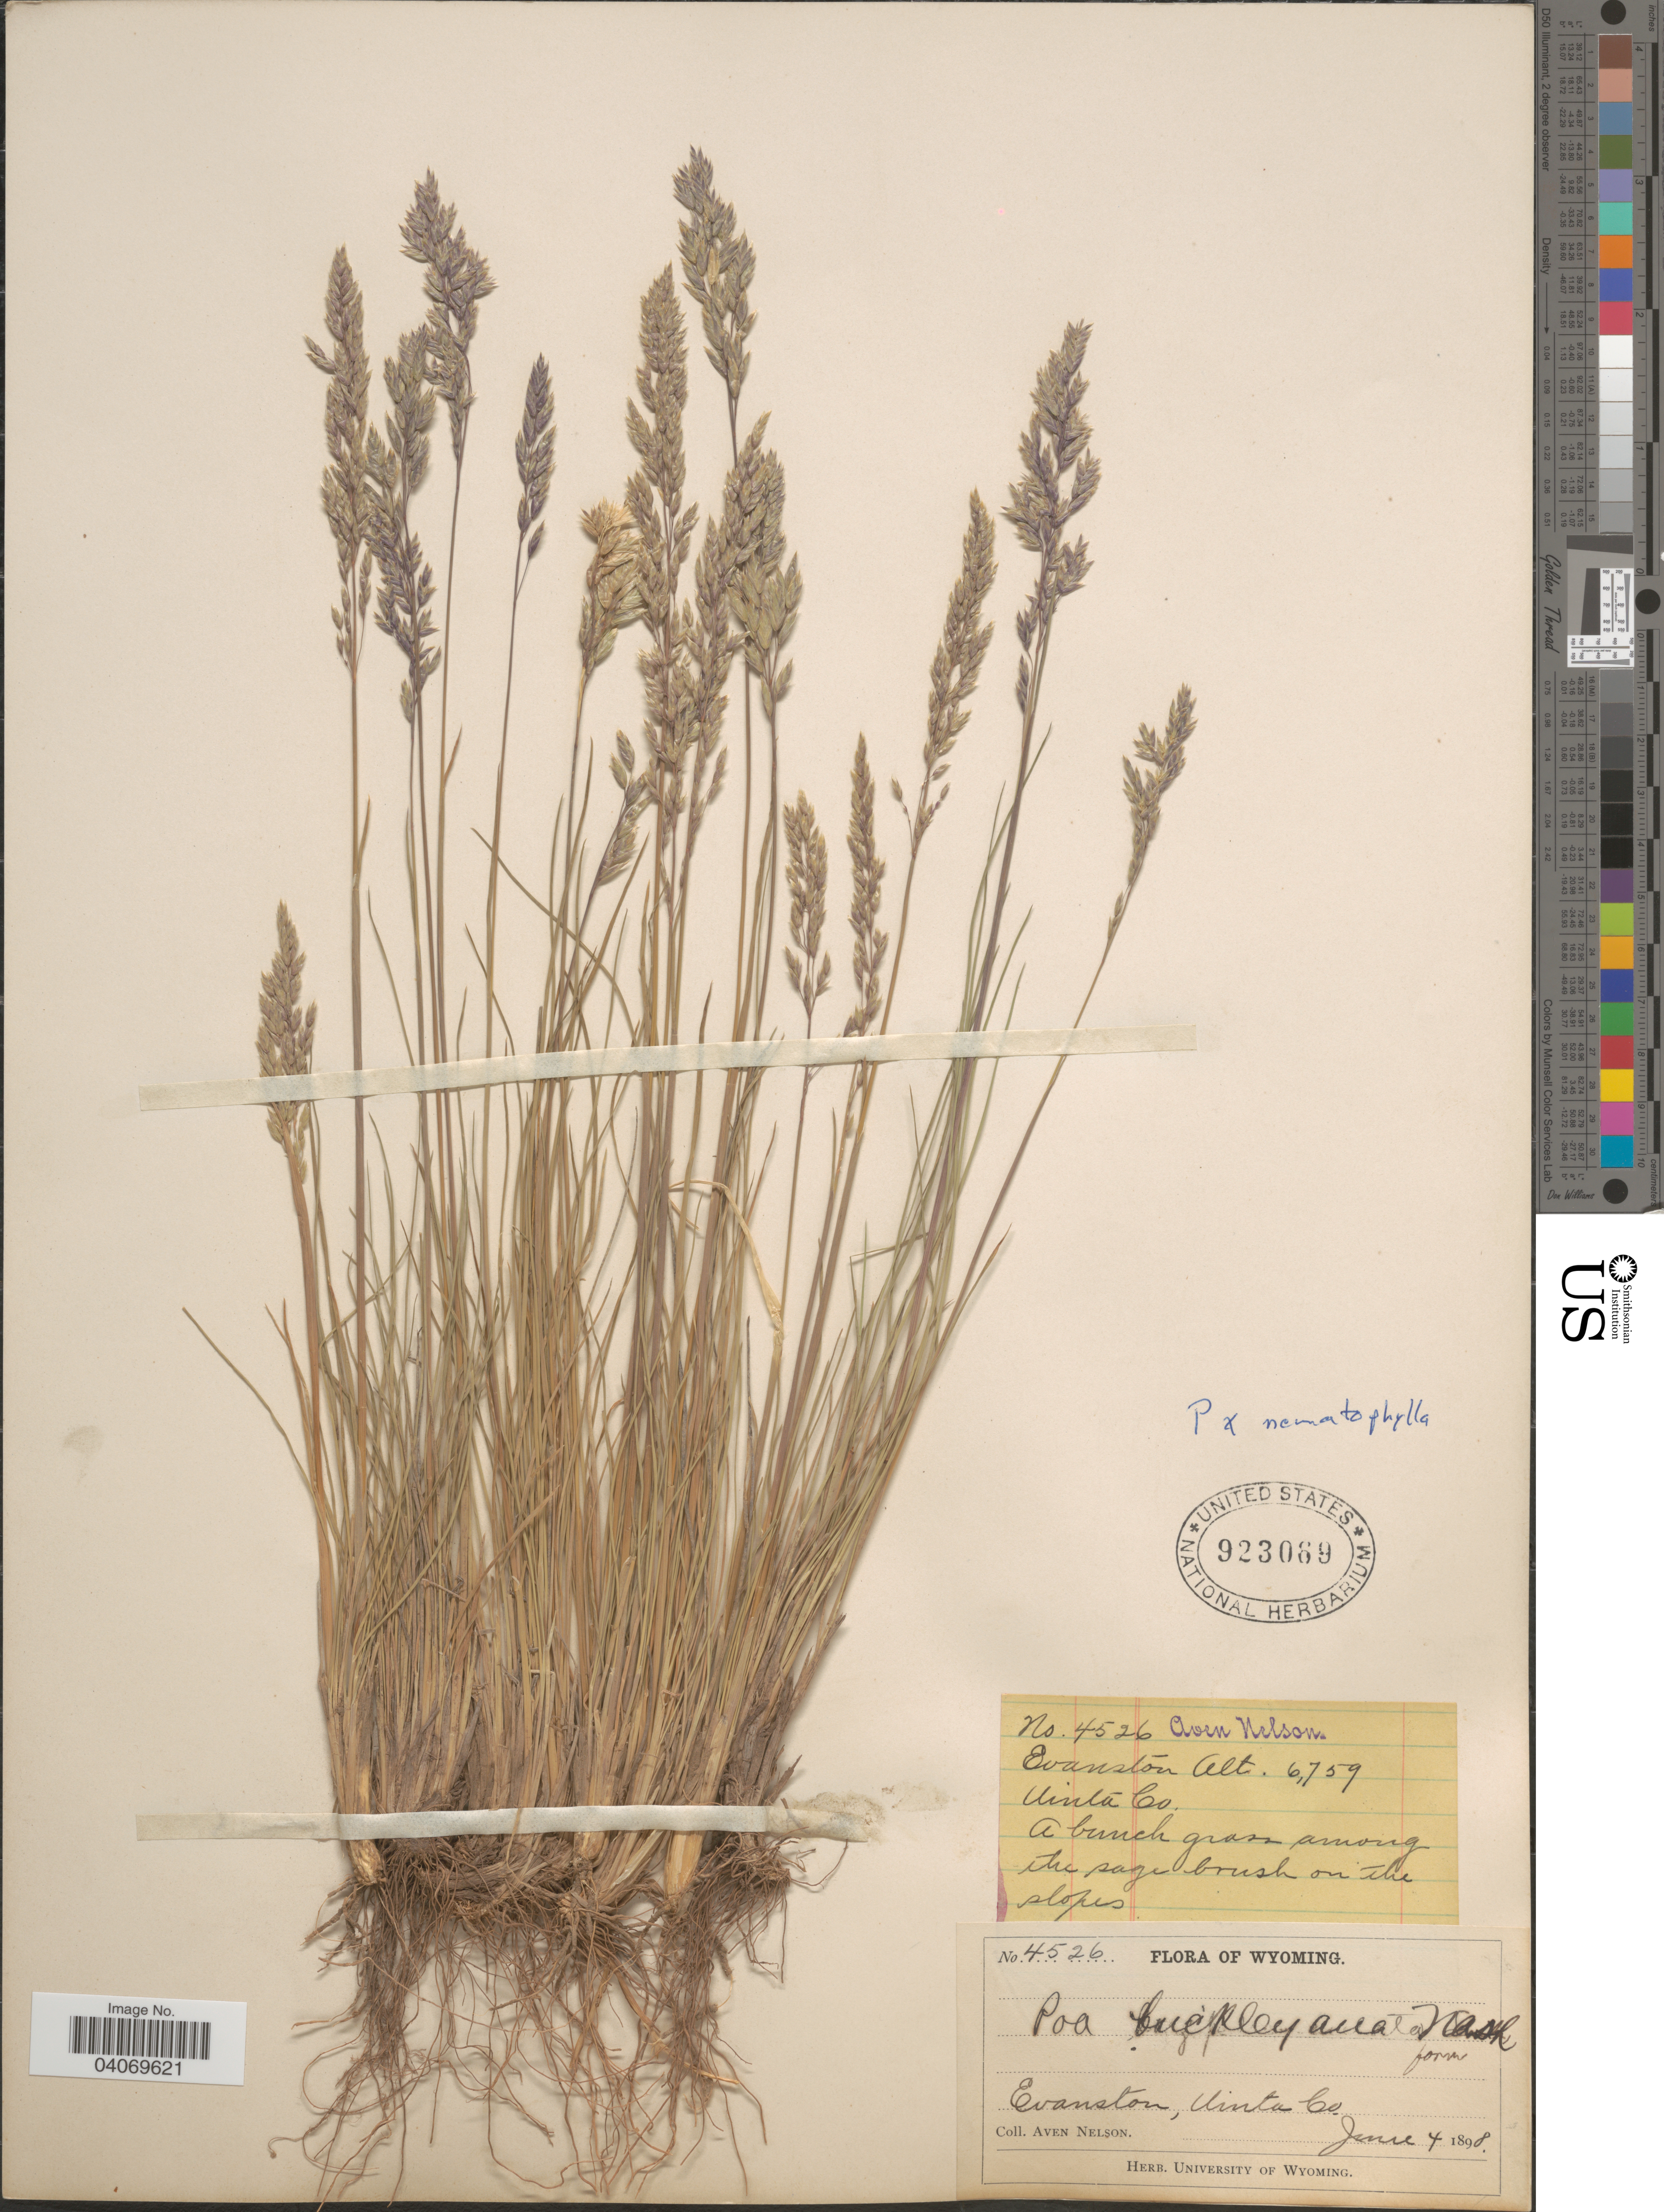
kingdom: Plantae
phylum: Tracheophyta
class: Liliopsida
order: Poales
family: Poaceae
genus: Poa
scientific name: Poa x nematophylla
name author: Rydb.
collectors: A. Nelson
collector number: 4526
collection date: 1898-06-04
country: United States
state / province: Wyoming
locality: Evanston, Uinta Co.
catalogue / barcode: US 923069